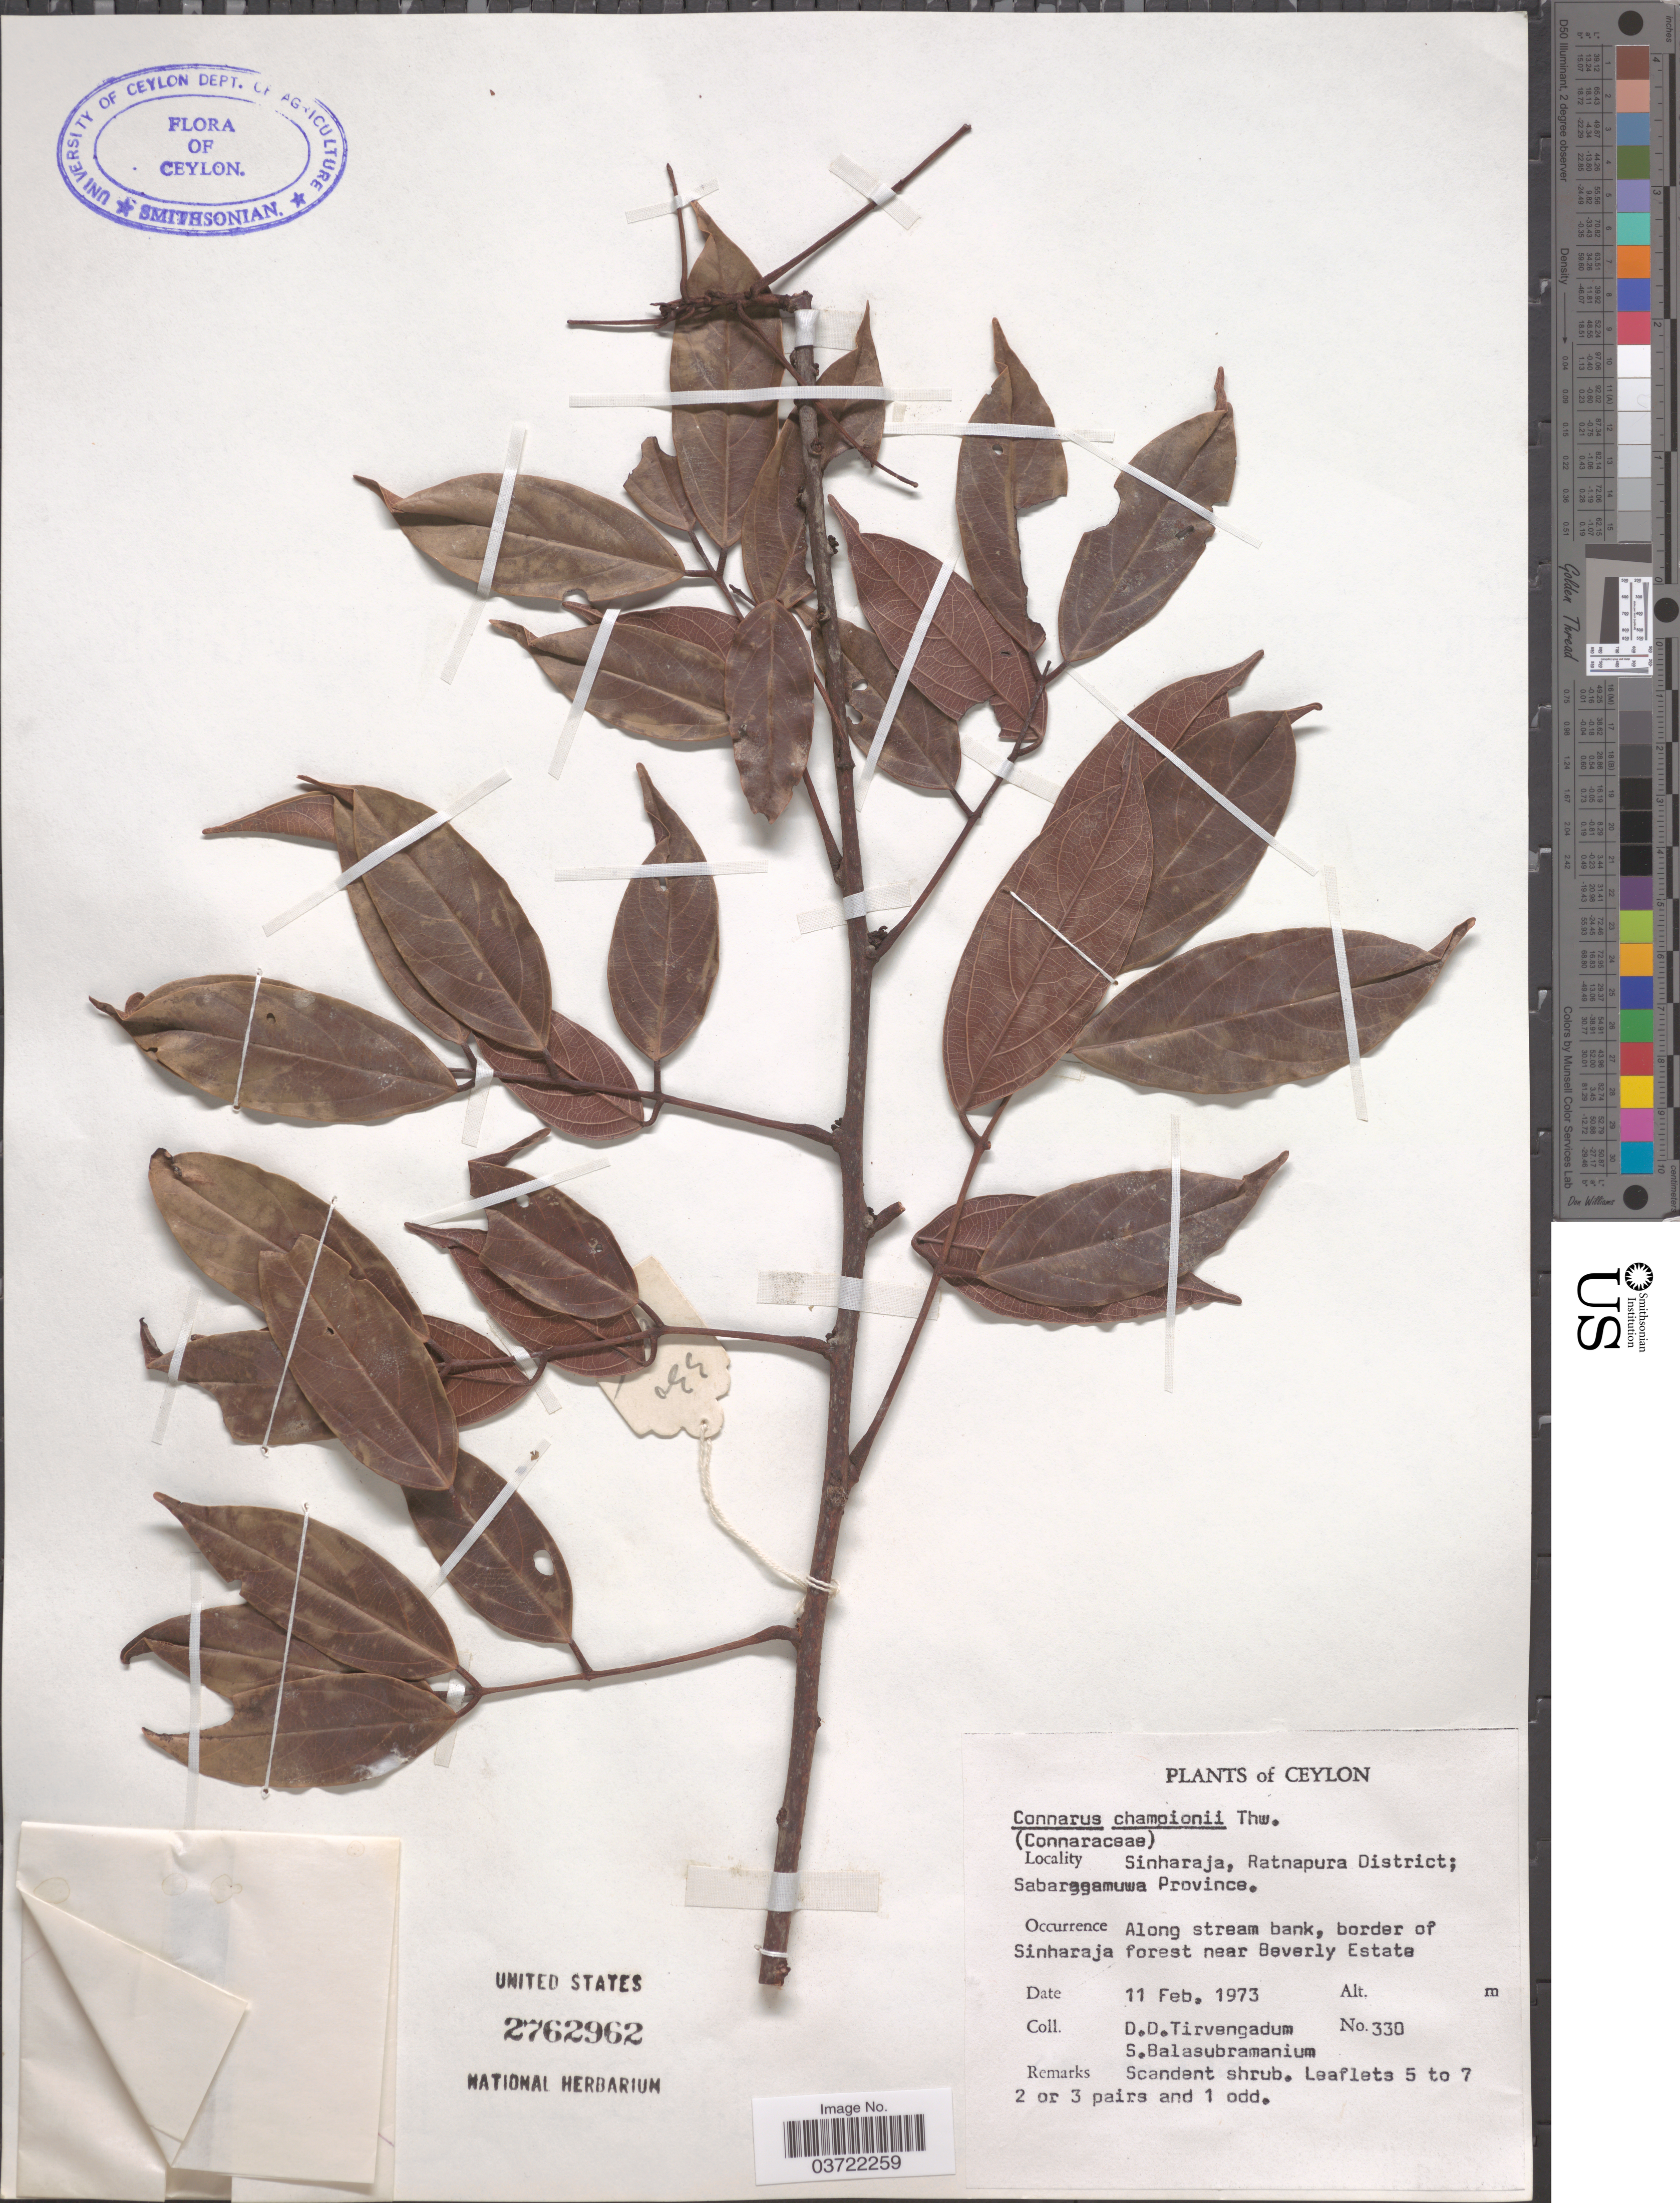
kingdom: Plantae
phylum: Tracheophyta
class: Magnoliopsida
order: Oxalidales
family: Connaraceae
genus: Connarus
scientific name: Connarus championii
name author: Thwaites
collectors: D. Tirvengadum & S. Balasubramanium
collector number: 330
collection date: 1973-02-11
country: Sri Lanka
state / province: Sabaragamuwa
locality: Ceylon. Sinharaja, Ratnapura District. Border of Sinharaja forest near Beverly Estate.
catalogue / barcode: US 2762962